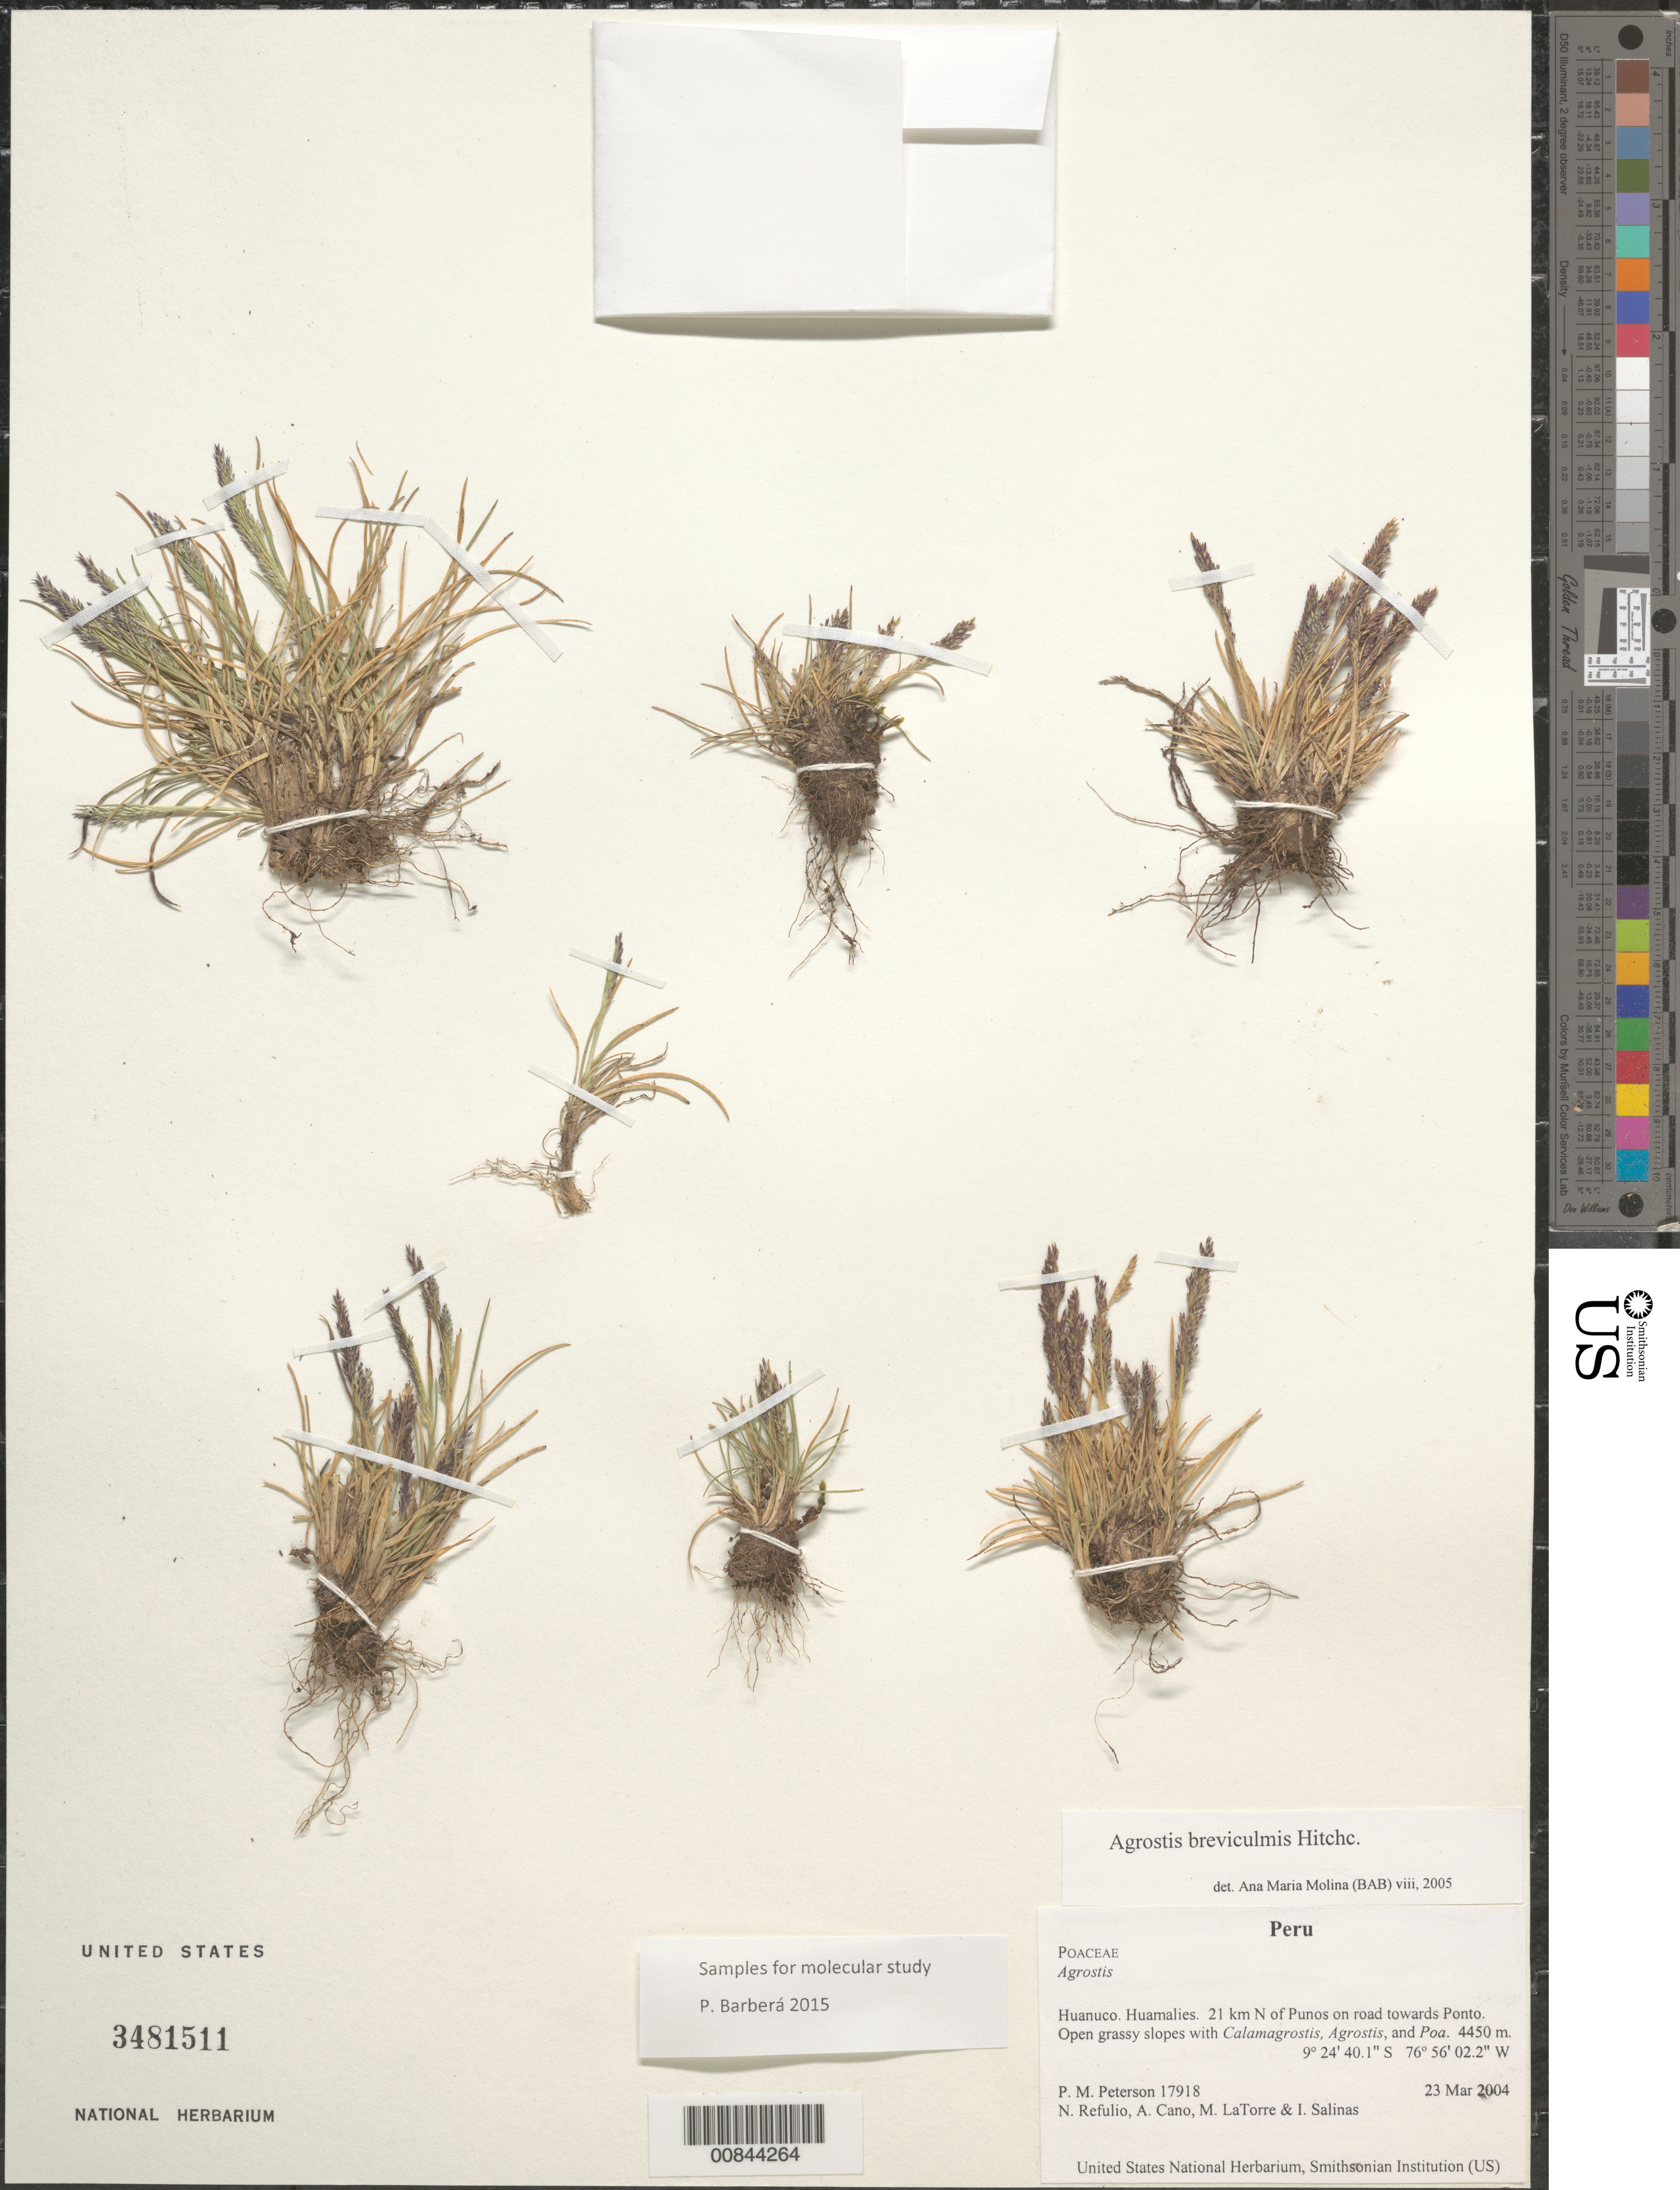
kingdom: Plantae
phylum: Tracheophyta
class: Liliopsida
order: Poales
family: Poaceae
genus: Agrostis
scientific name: Agrostis breviculmis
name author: Hitchc.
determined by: Molina, Ana M. de R.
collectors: P. M. Peterson, N. Refulio-Rodríguez, A. Cano, M. Torre & I. Salinas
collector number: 17918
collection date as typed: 23 Mar 2004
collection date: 2004-03-23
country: Peru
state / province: Huánuco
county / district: Huamalies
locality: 21 km N of Punos on road towards Ponto. Open grassy slopes with Calamagrostis, Agrostis, and Poa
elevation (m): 4450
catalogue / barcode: US 3481511